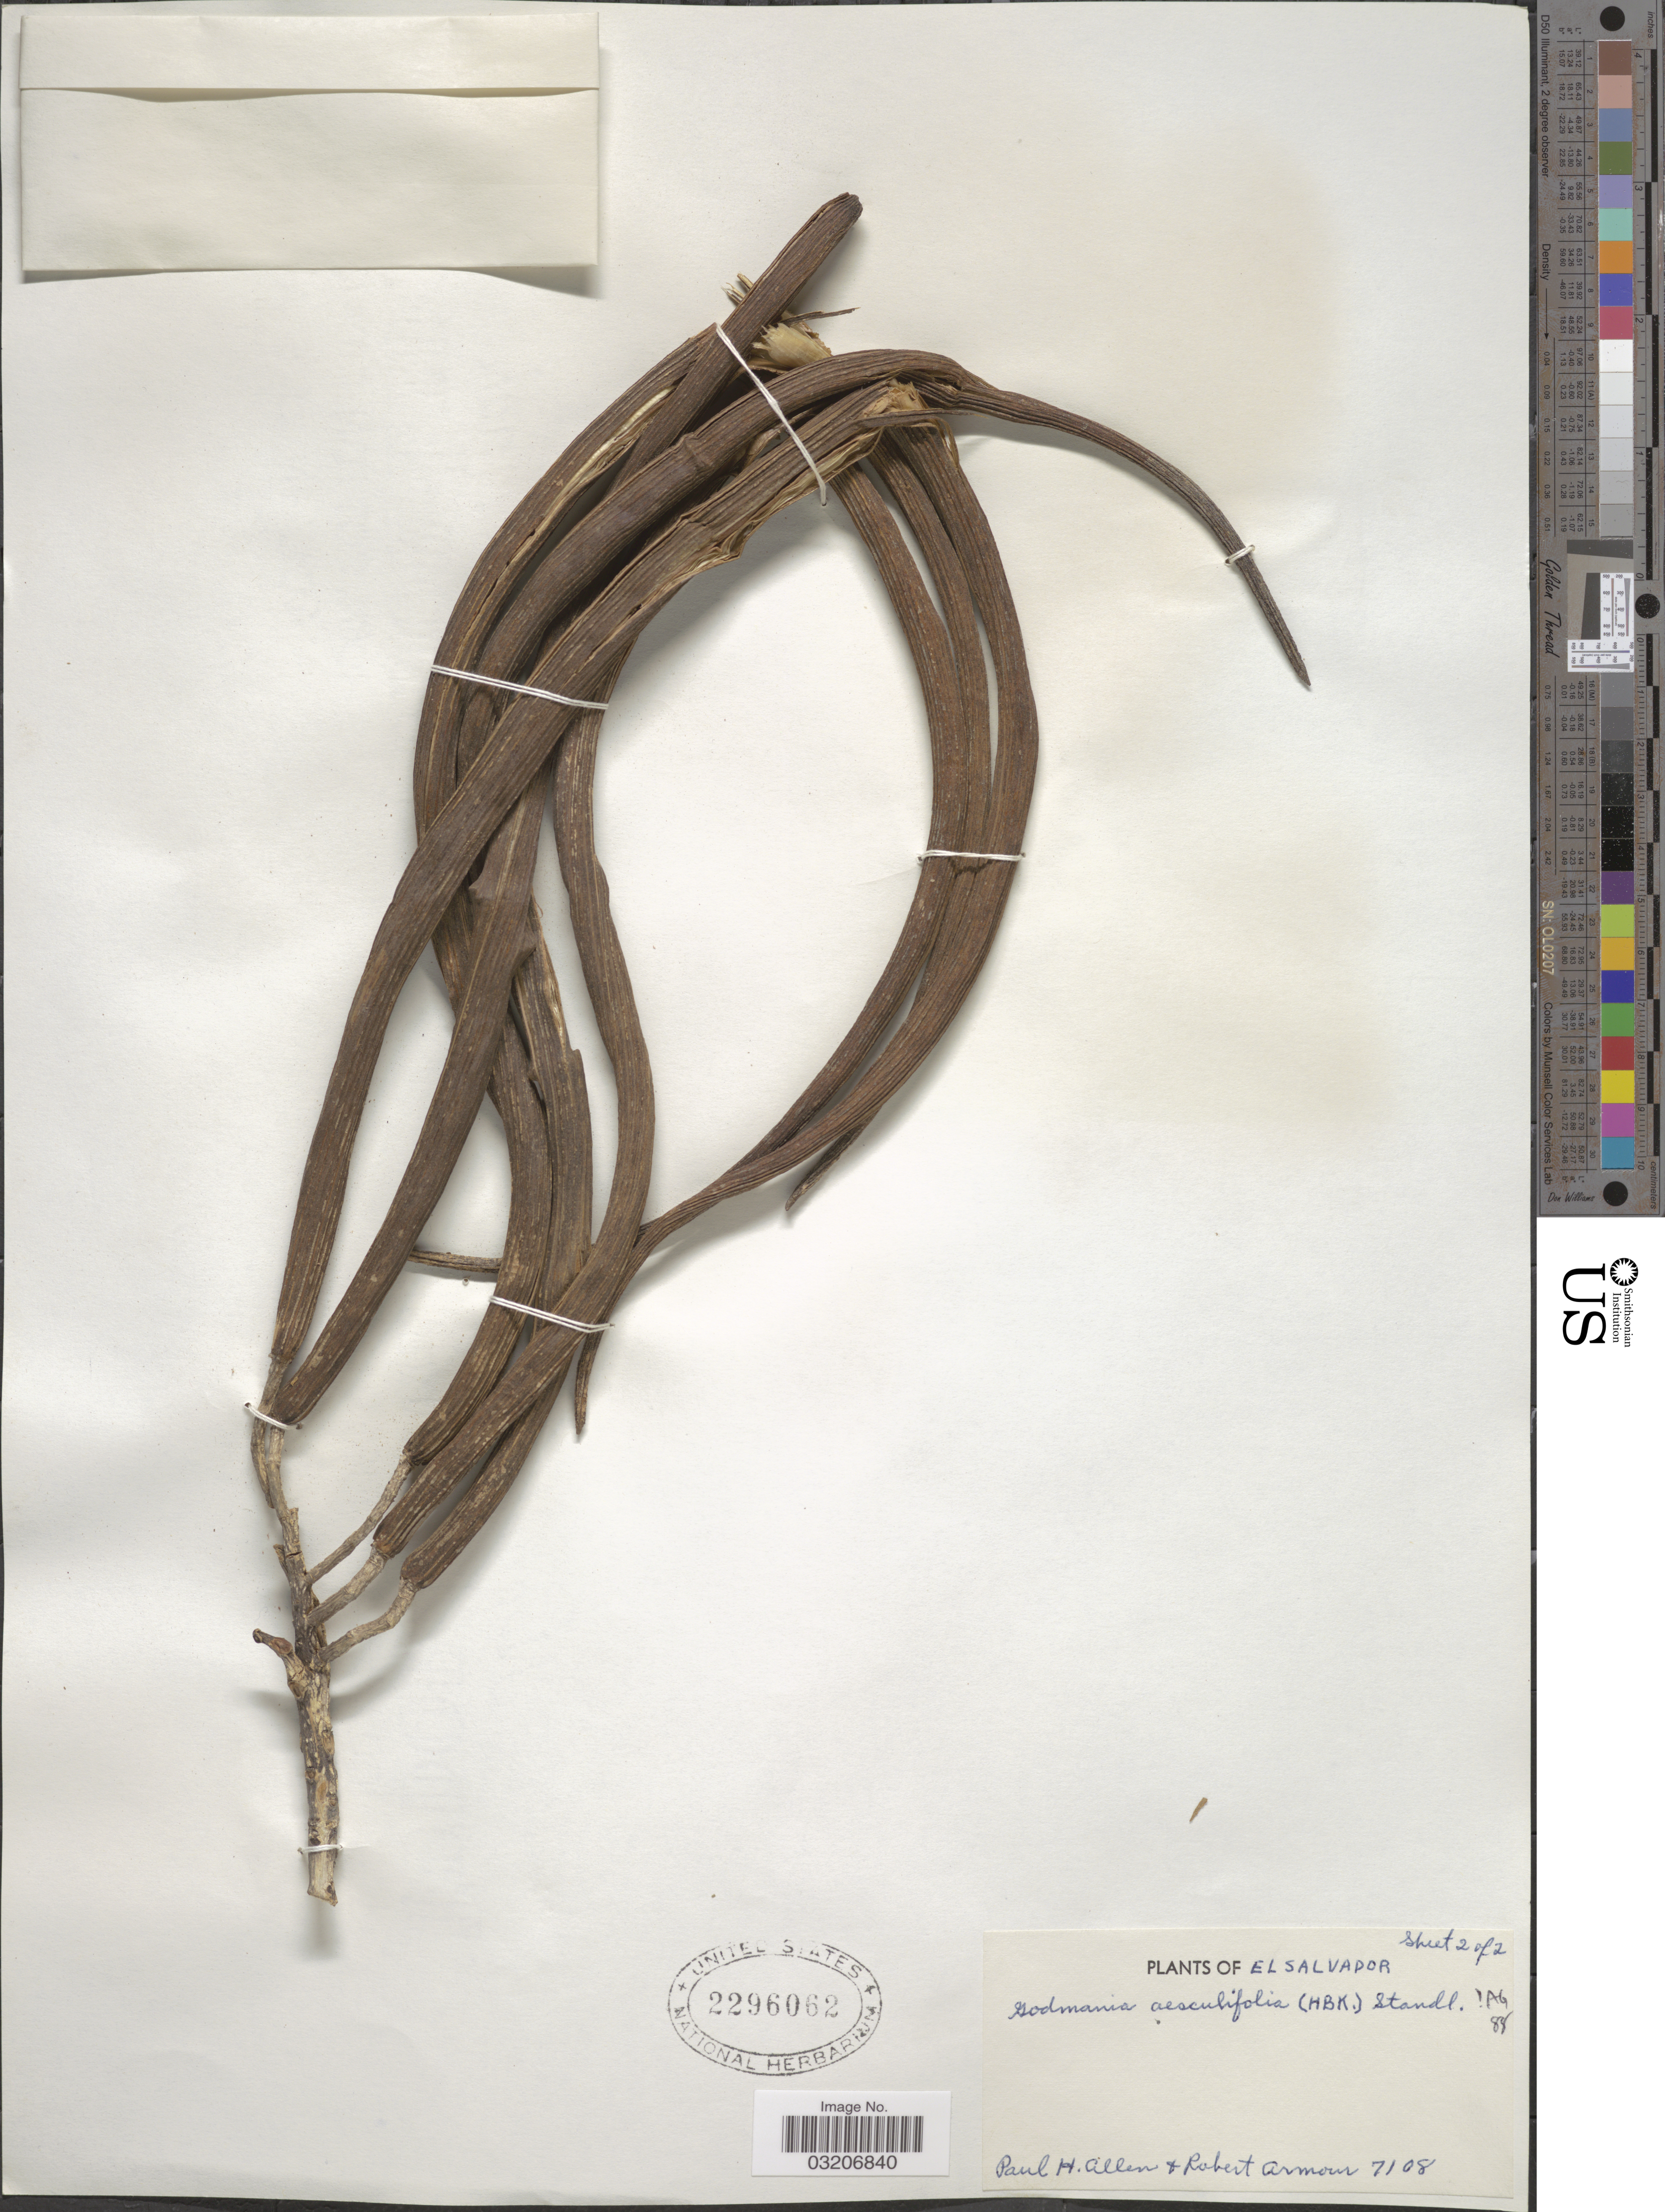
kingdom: Plantae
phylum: Tracheophyta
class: Magnoliopsida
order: Lamiales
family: Bignoniaceae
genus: Godmania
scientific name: Godmania aesculifolia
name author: Standl.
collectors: P. H. Allen & R. Armour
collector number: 7108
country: El Salvador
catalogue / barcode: US 2296062